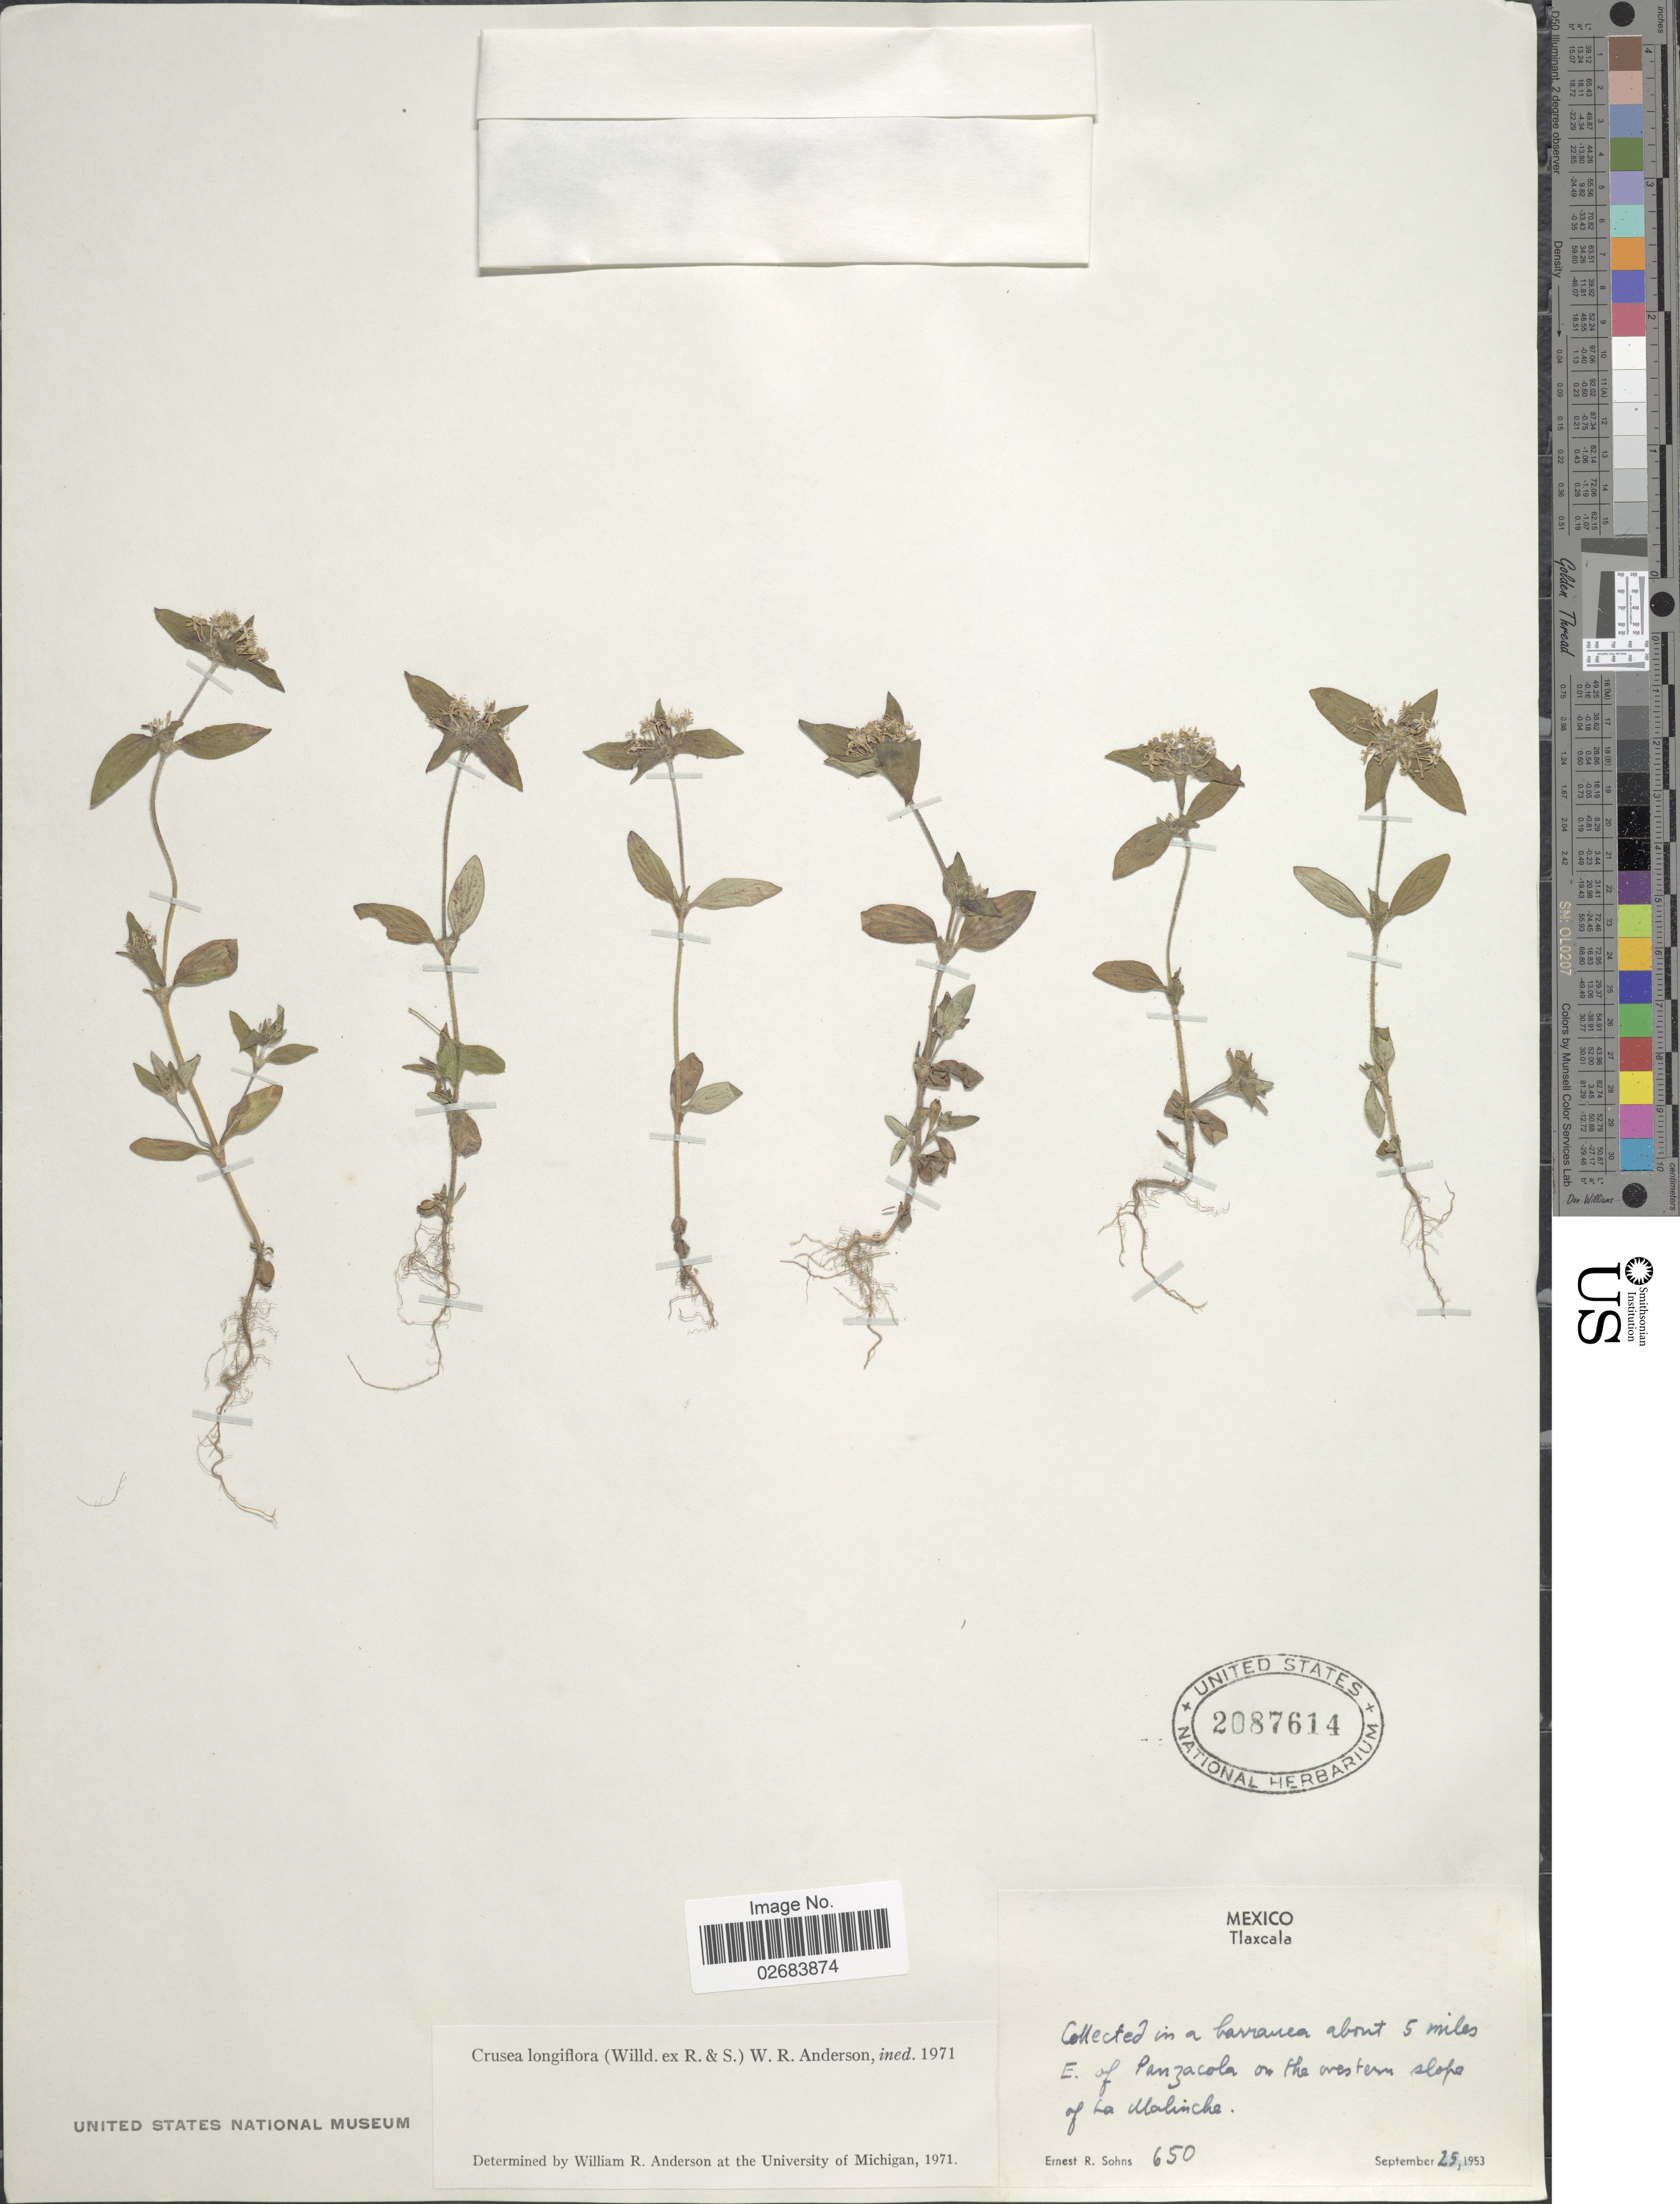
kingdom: Plantae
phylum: Tracheophyta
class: Magnoliopsida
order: Gentianales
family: Rubiaceae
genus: Crusea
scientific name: Crusea longiflora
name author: (Willd. ex Roem. & Schult.) W.R. Anderson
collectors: E. R. Sohns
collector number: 650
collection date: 1953-09-25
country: Mexico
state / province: Tlaxcala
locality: In a barranca about 5 miles E. of Panzacola on the western slope of La Malinche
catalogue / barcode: US 2087614